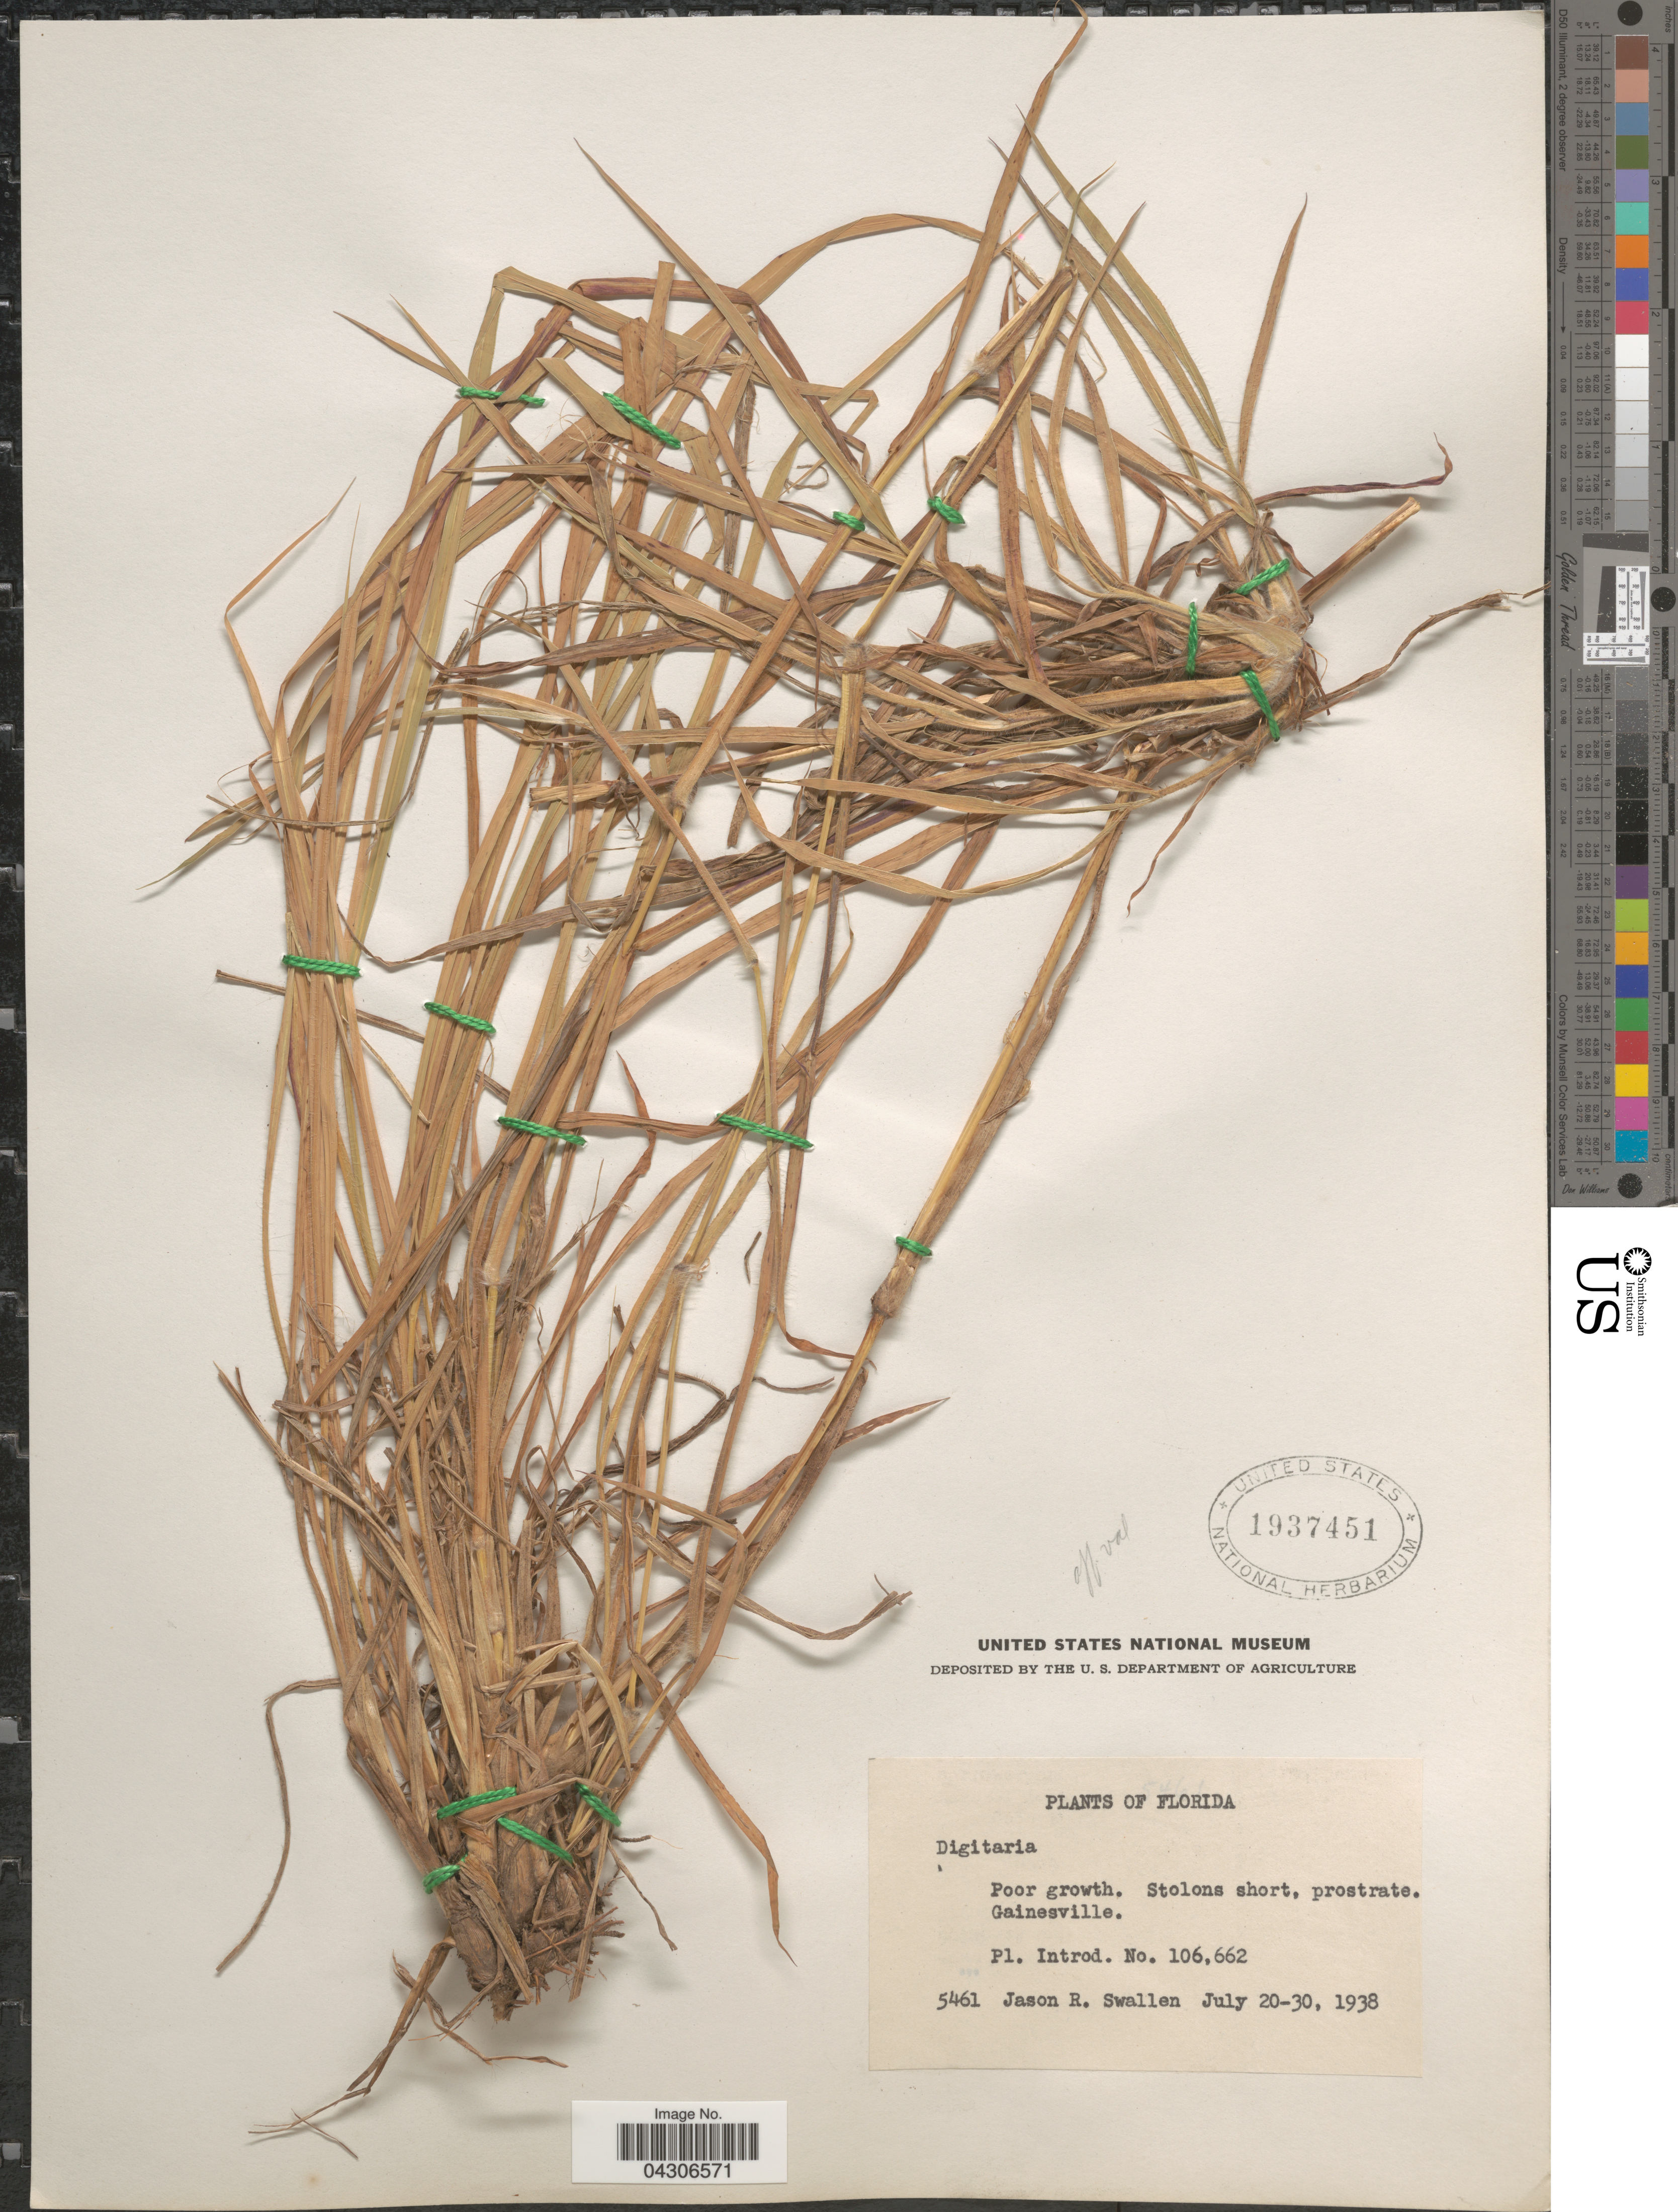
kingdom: Plantae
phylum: Tracheophyta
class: Liliopsida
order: Poales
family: Poaceae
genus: Digitaria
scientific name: Digitaria sp.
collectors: J. R. Swallen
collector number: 5461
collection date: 1938-07-20/1938-07-30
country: United States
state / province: Florida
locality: Gainesville.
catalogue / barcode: US 1937451